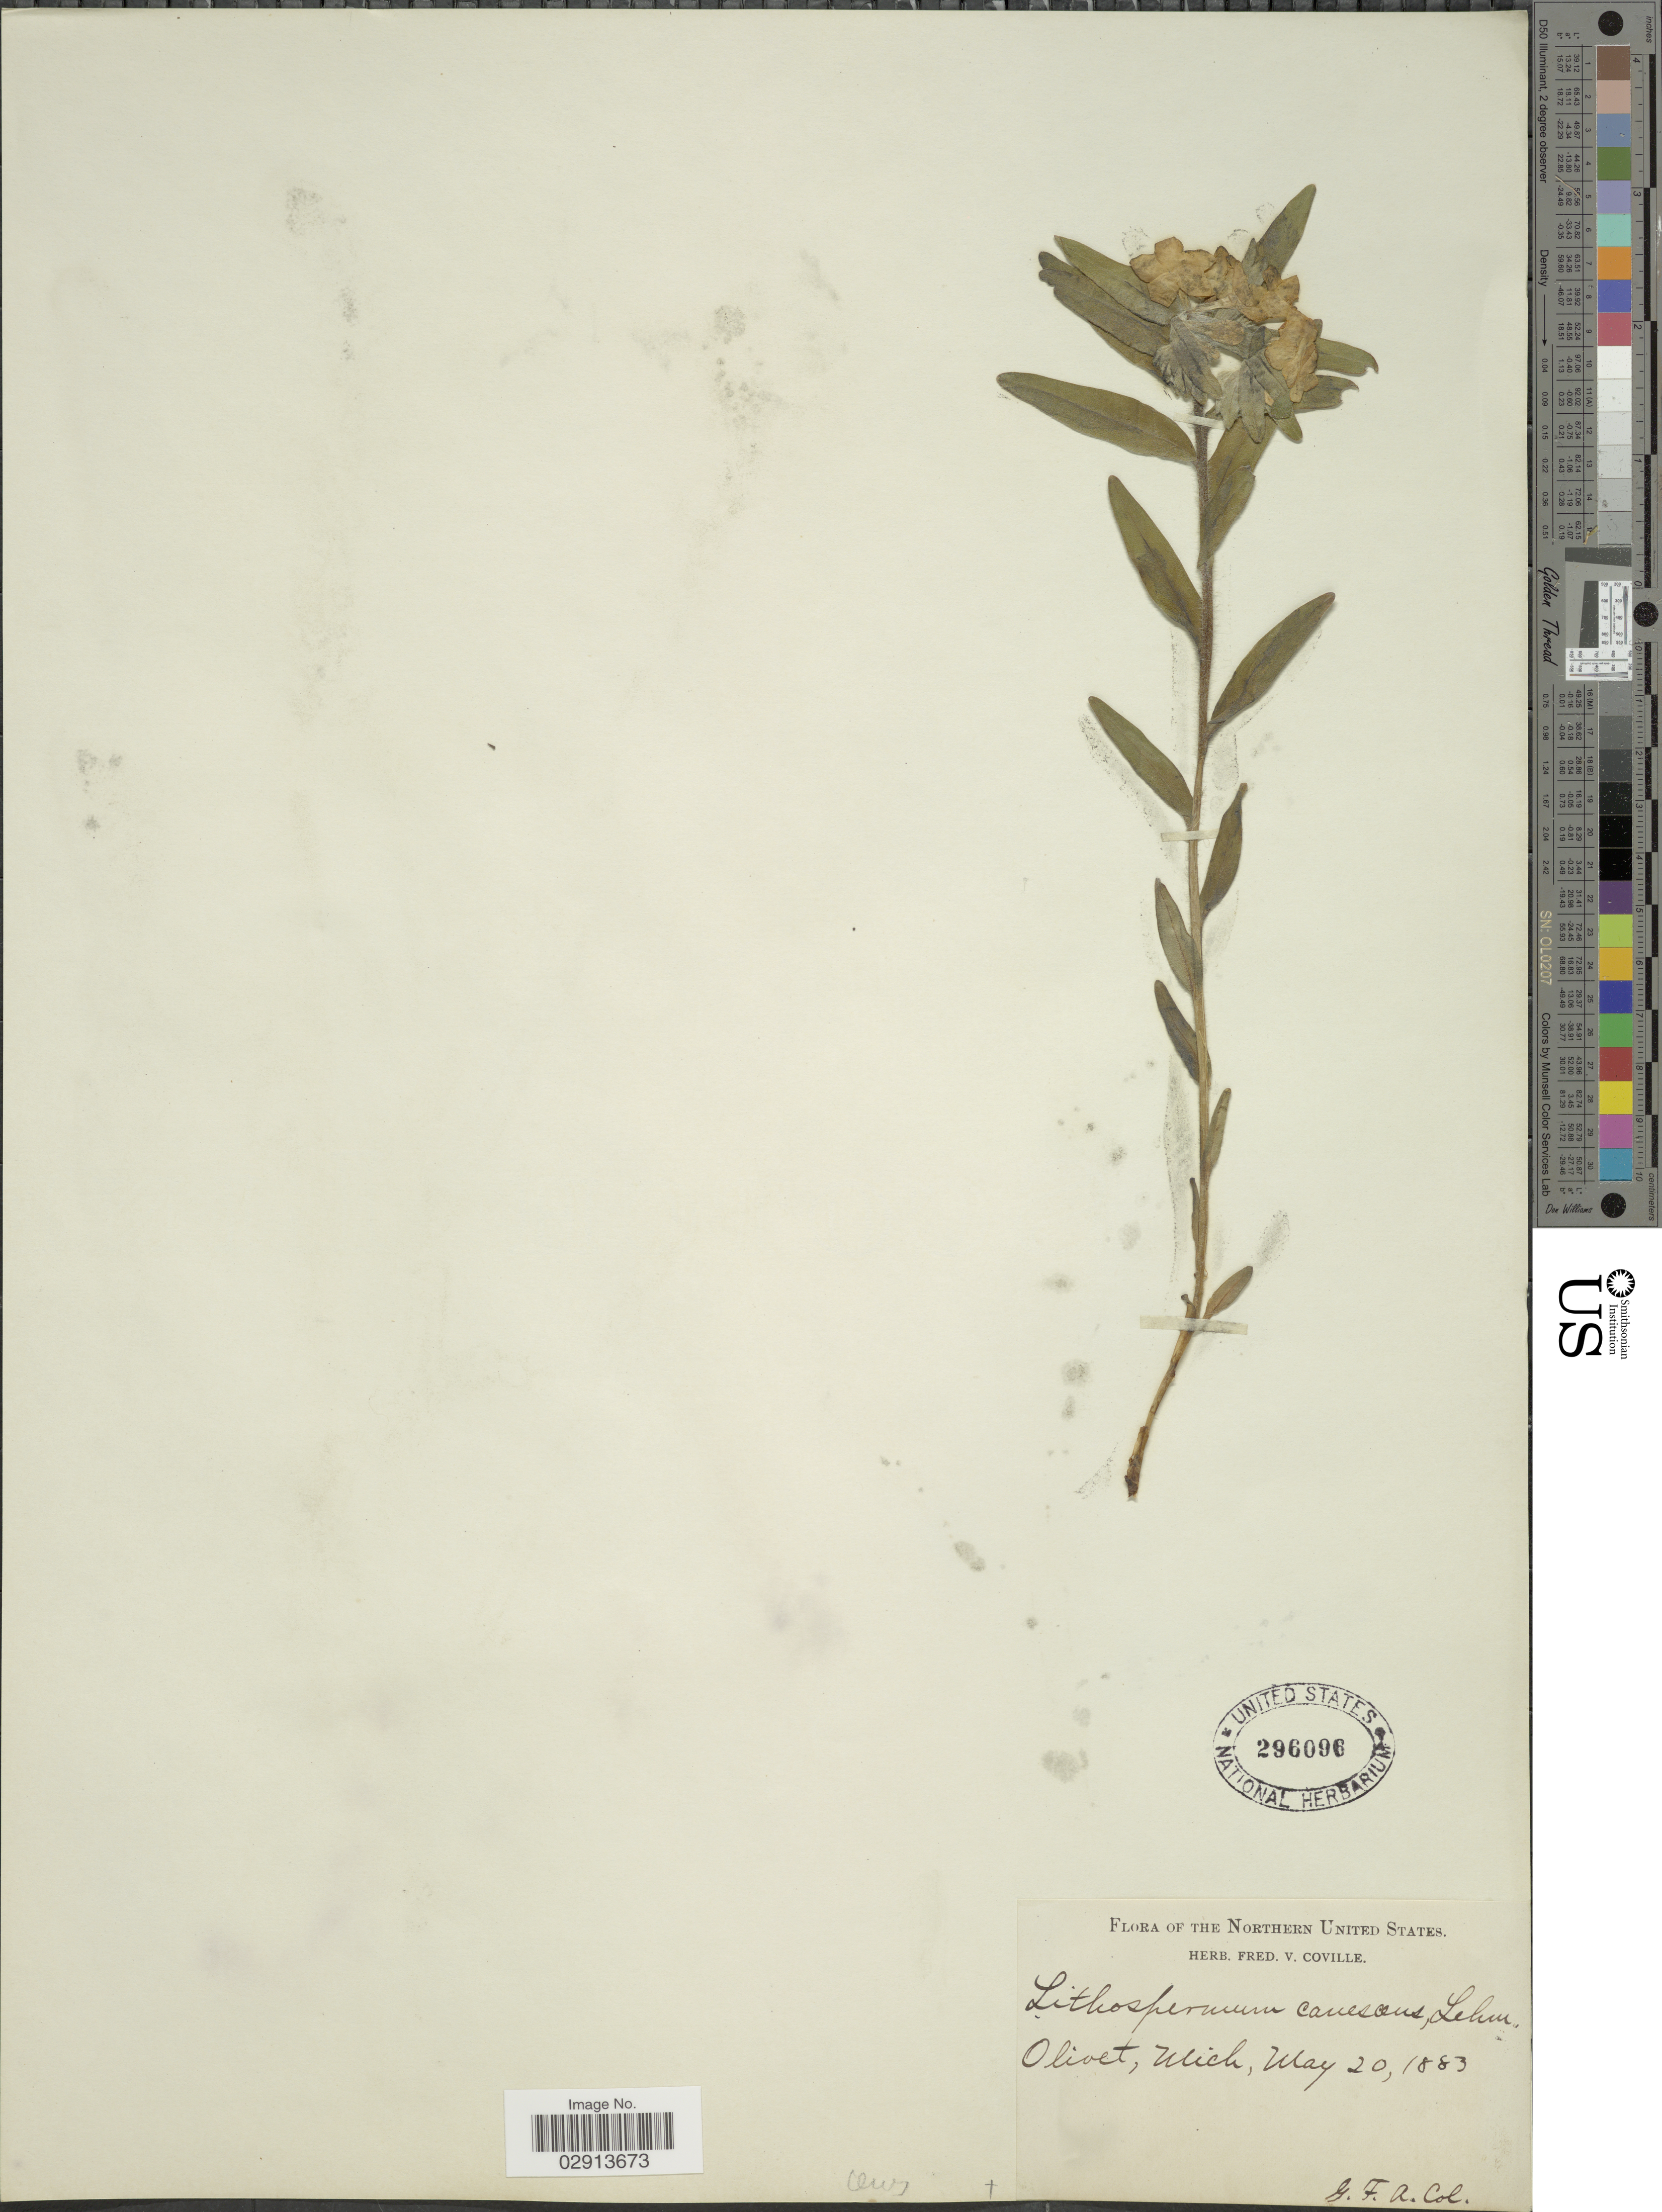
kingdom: Plantae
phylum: Tracheophyta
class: Magnoliopsida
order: Boraginales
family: Boraginaceae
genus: Lithospermum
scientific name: Lithospermum canescens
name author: (Michx.) Lehm.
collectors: G. F. A.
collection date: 1883-05-20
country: United States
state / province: Michigan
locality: The Northern United States. Olivet, Mich.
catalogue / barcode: US 296096